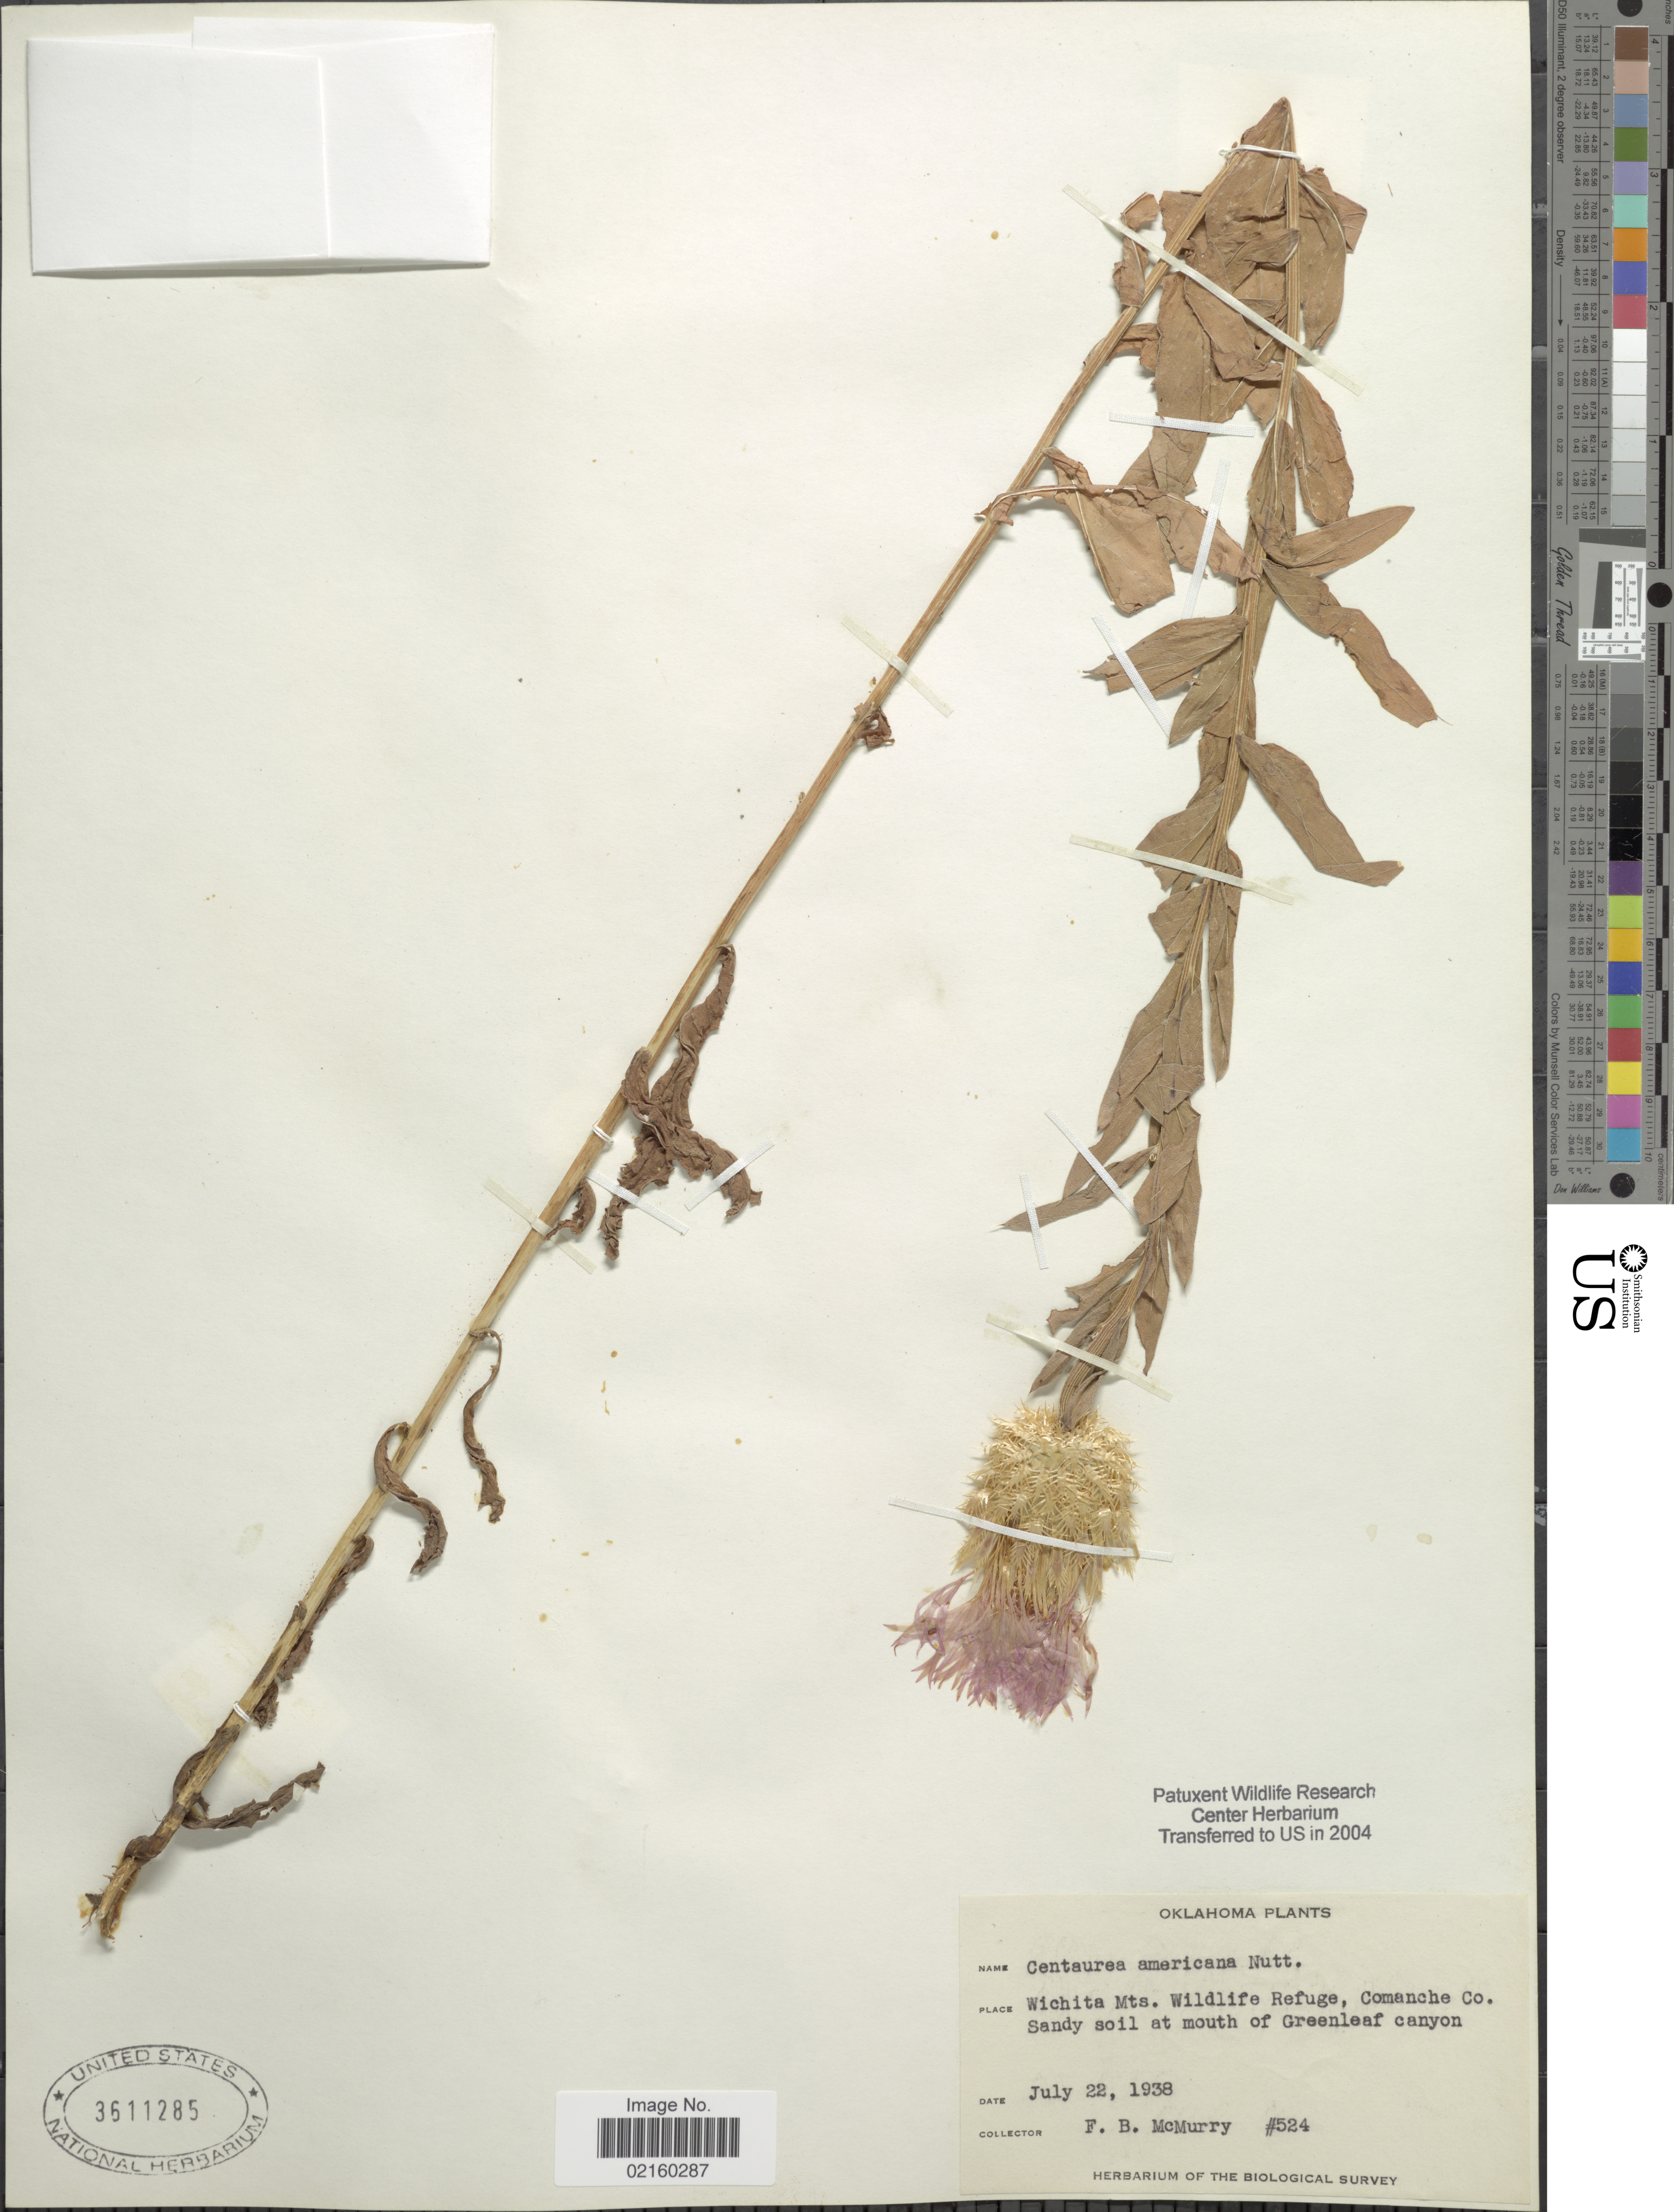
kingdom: Plantae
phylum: Tracheophyta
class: Magnoliopsida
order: Asterales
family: Asteraceae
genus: Plectocephalus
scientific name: Plectocephalus americanus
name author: (Nutt.) D. Don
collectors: F. B. McMurry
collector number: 524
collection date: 1938-07-22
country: United States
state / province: Oklahoma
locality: Wichita Mts., Wildlife Refuge, Comanche Co., mouth of Greeleaf canyon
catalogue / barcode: US 3611285